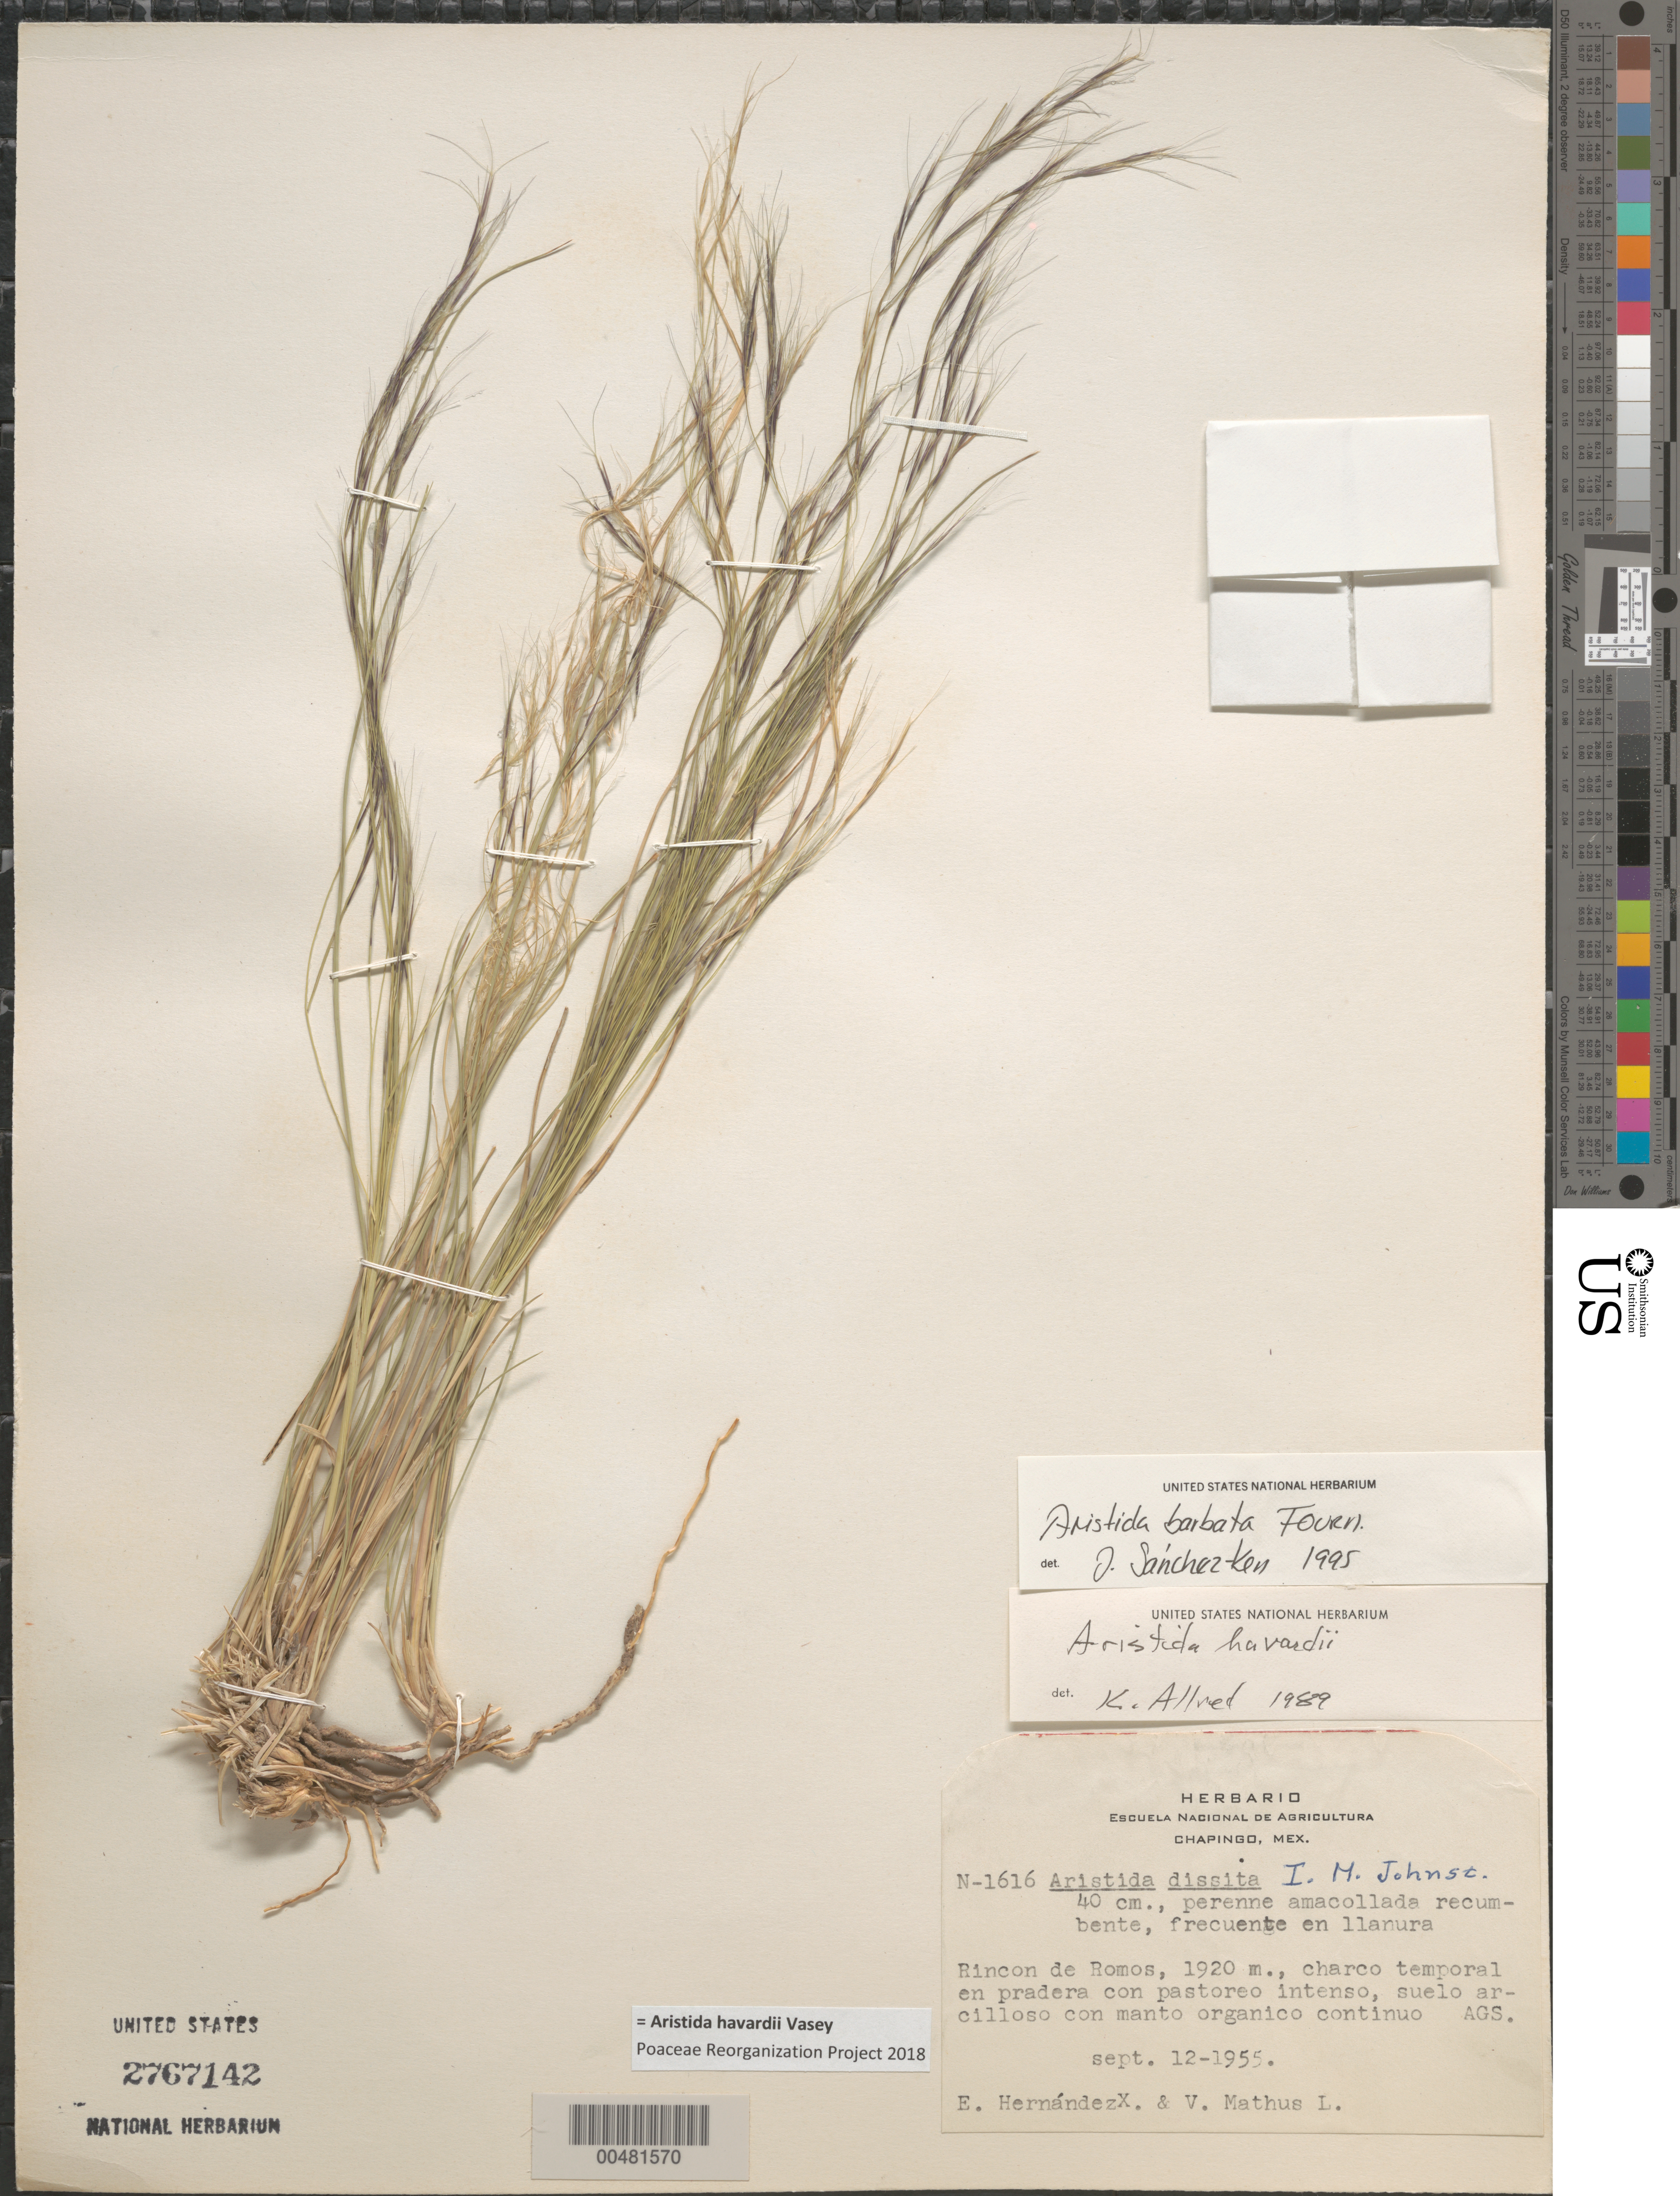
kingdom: Plantae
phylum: Tracheophyta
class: Liliopsida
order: Poales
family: Poaceae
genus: Aristida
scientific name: Aristida havardii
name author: Vasey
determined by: Poaceae Reorganization Project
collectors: E. I. Hernández-X. & V. Mathus L.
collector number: N-1616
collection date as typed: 12 Sep 1955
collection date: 1955-09-12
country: Mexico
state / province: Aguascalientes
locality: Rincon de Romos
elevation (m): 1920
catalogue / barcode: US 2767142